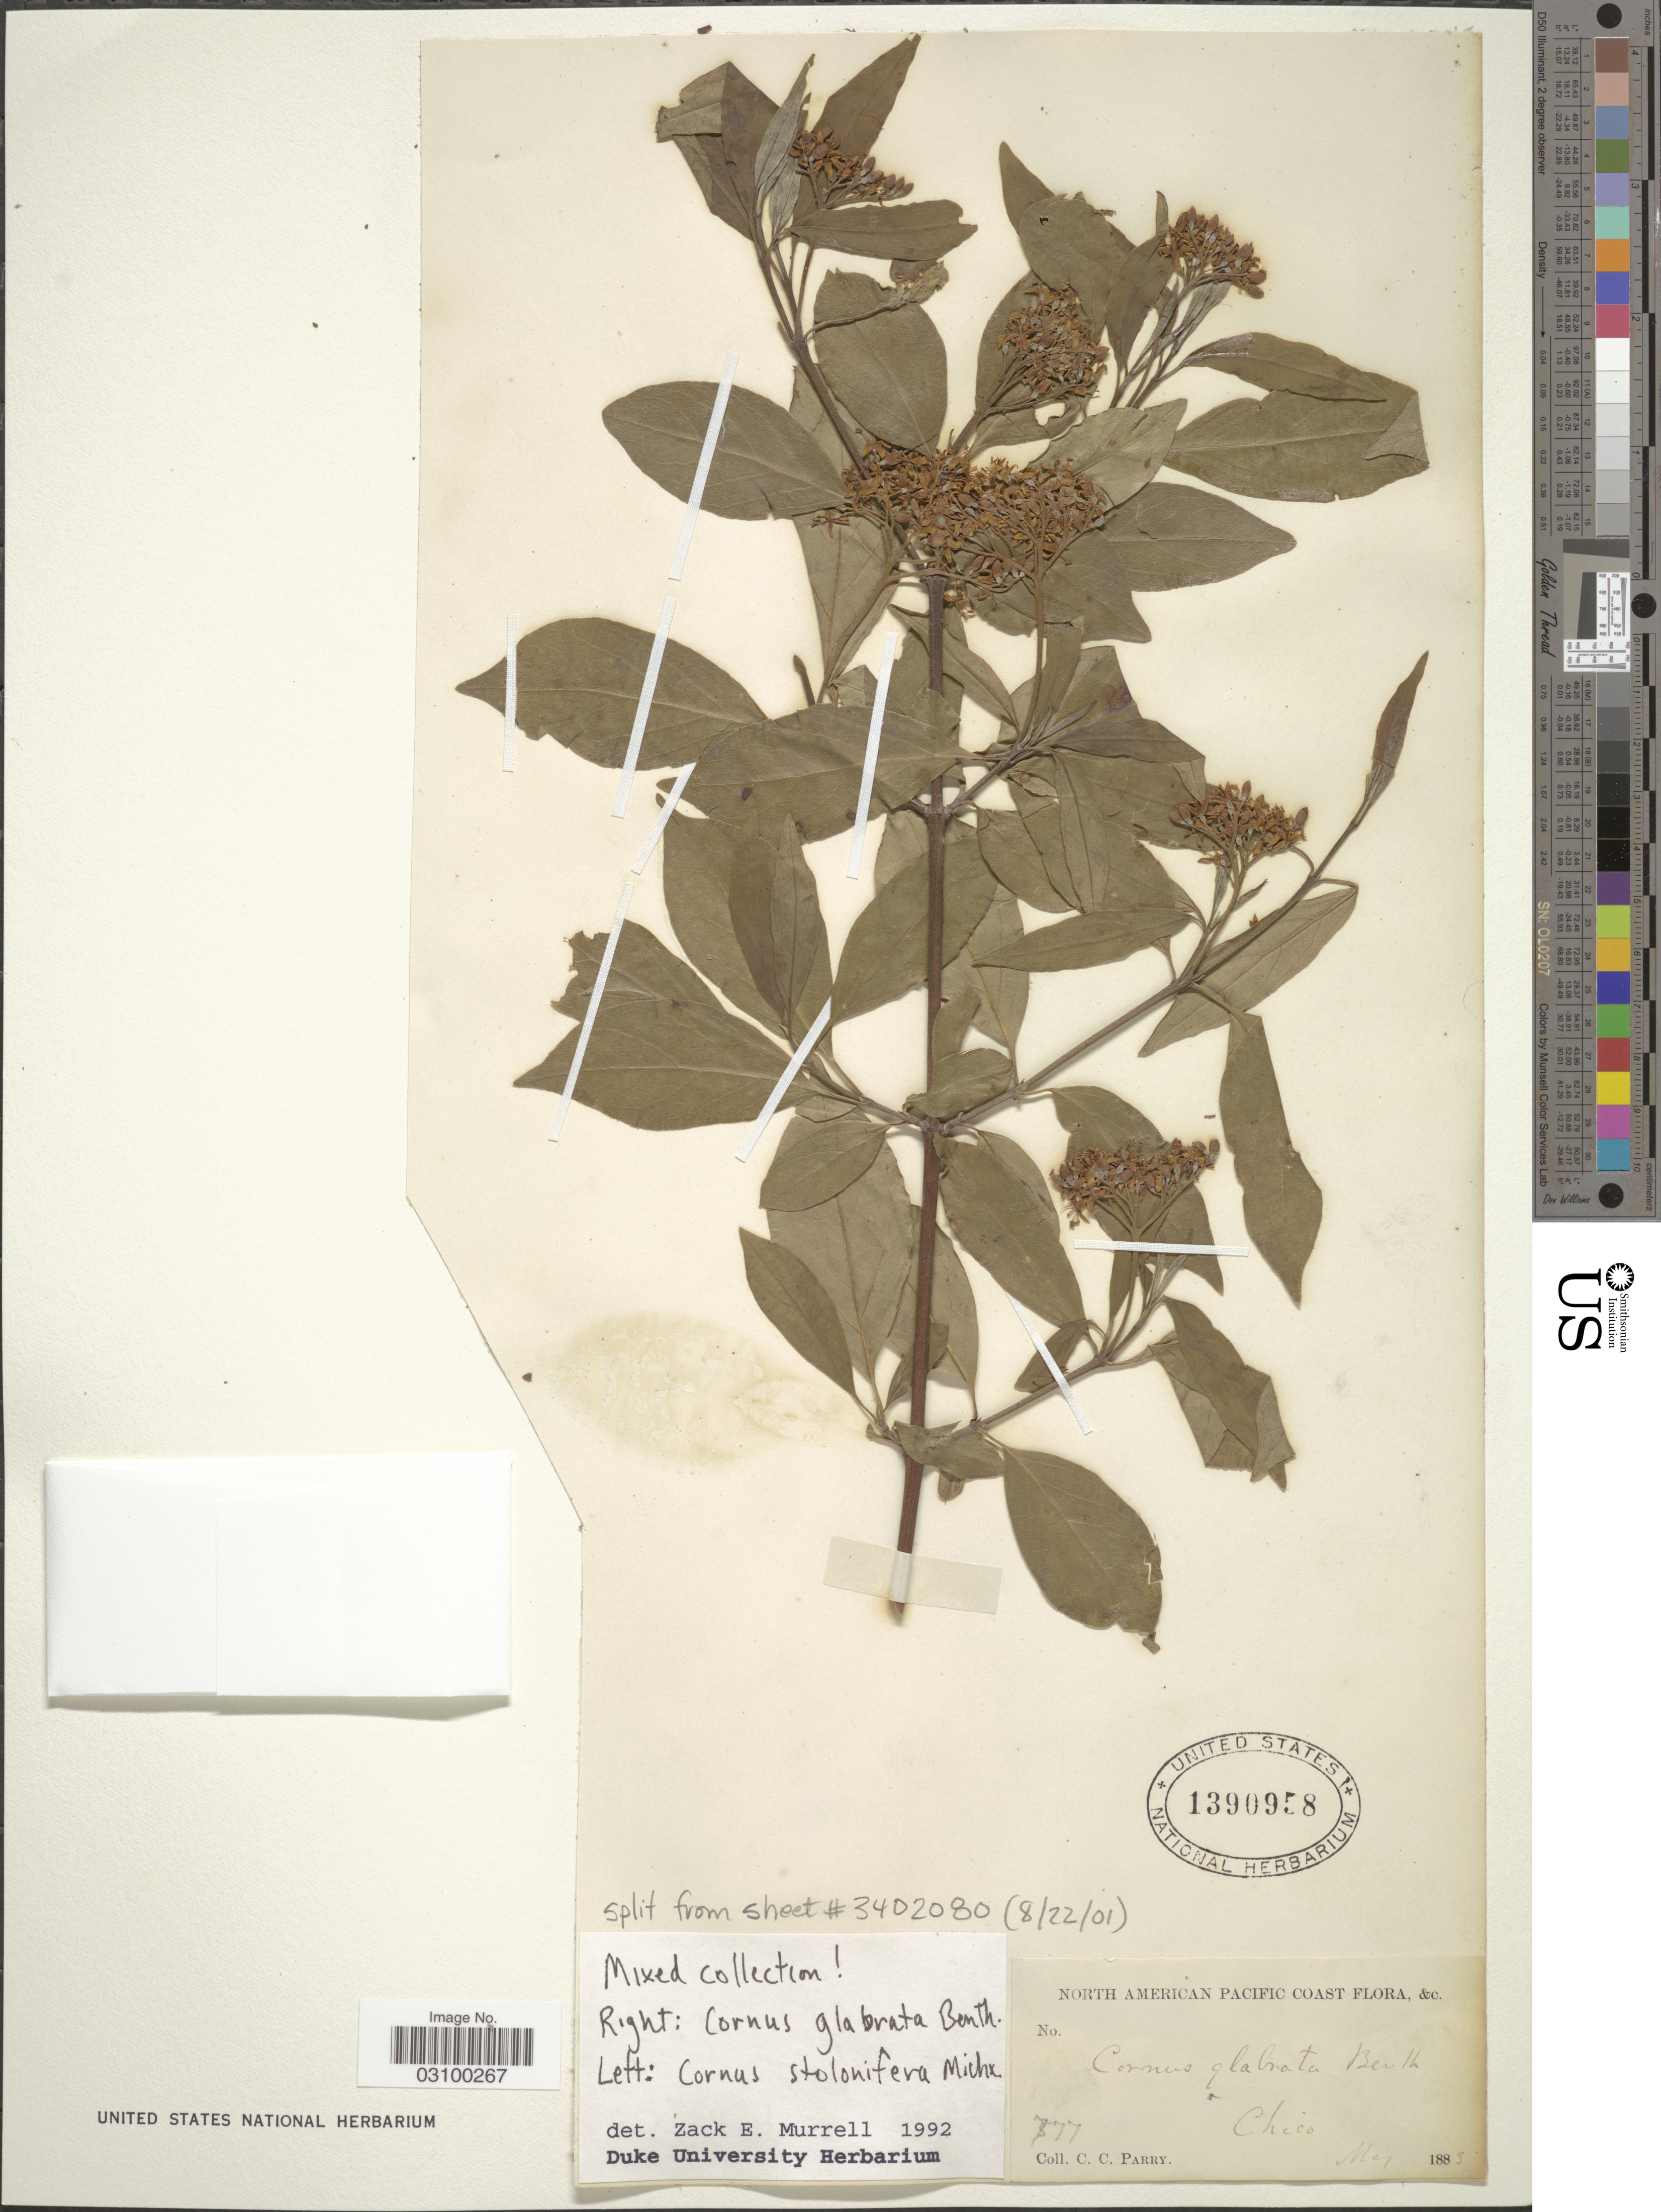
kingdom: Plantae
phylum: Tracheophyta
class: Magnoliopsida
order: Cornales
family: Cornaceae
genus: Cornus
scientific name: Cornus sericea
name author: L.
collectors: C. C. Parry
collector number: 777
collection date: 1883-05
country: United States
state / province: California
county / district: Butte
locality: North American Pacific Coast. Chico.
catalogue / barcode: US 1390958